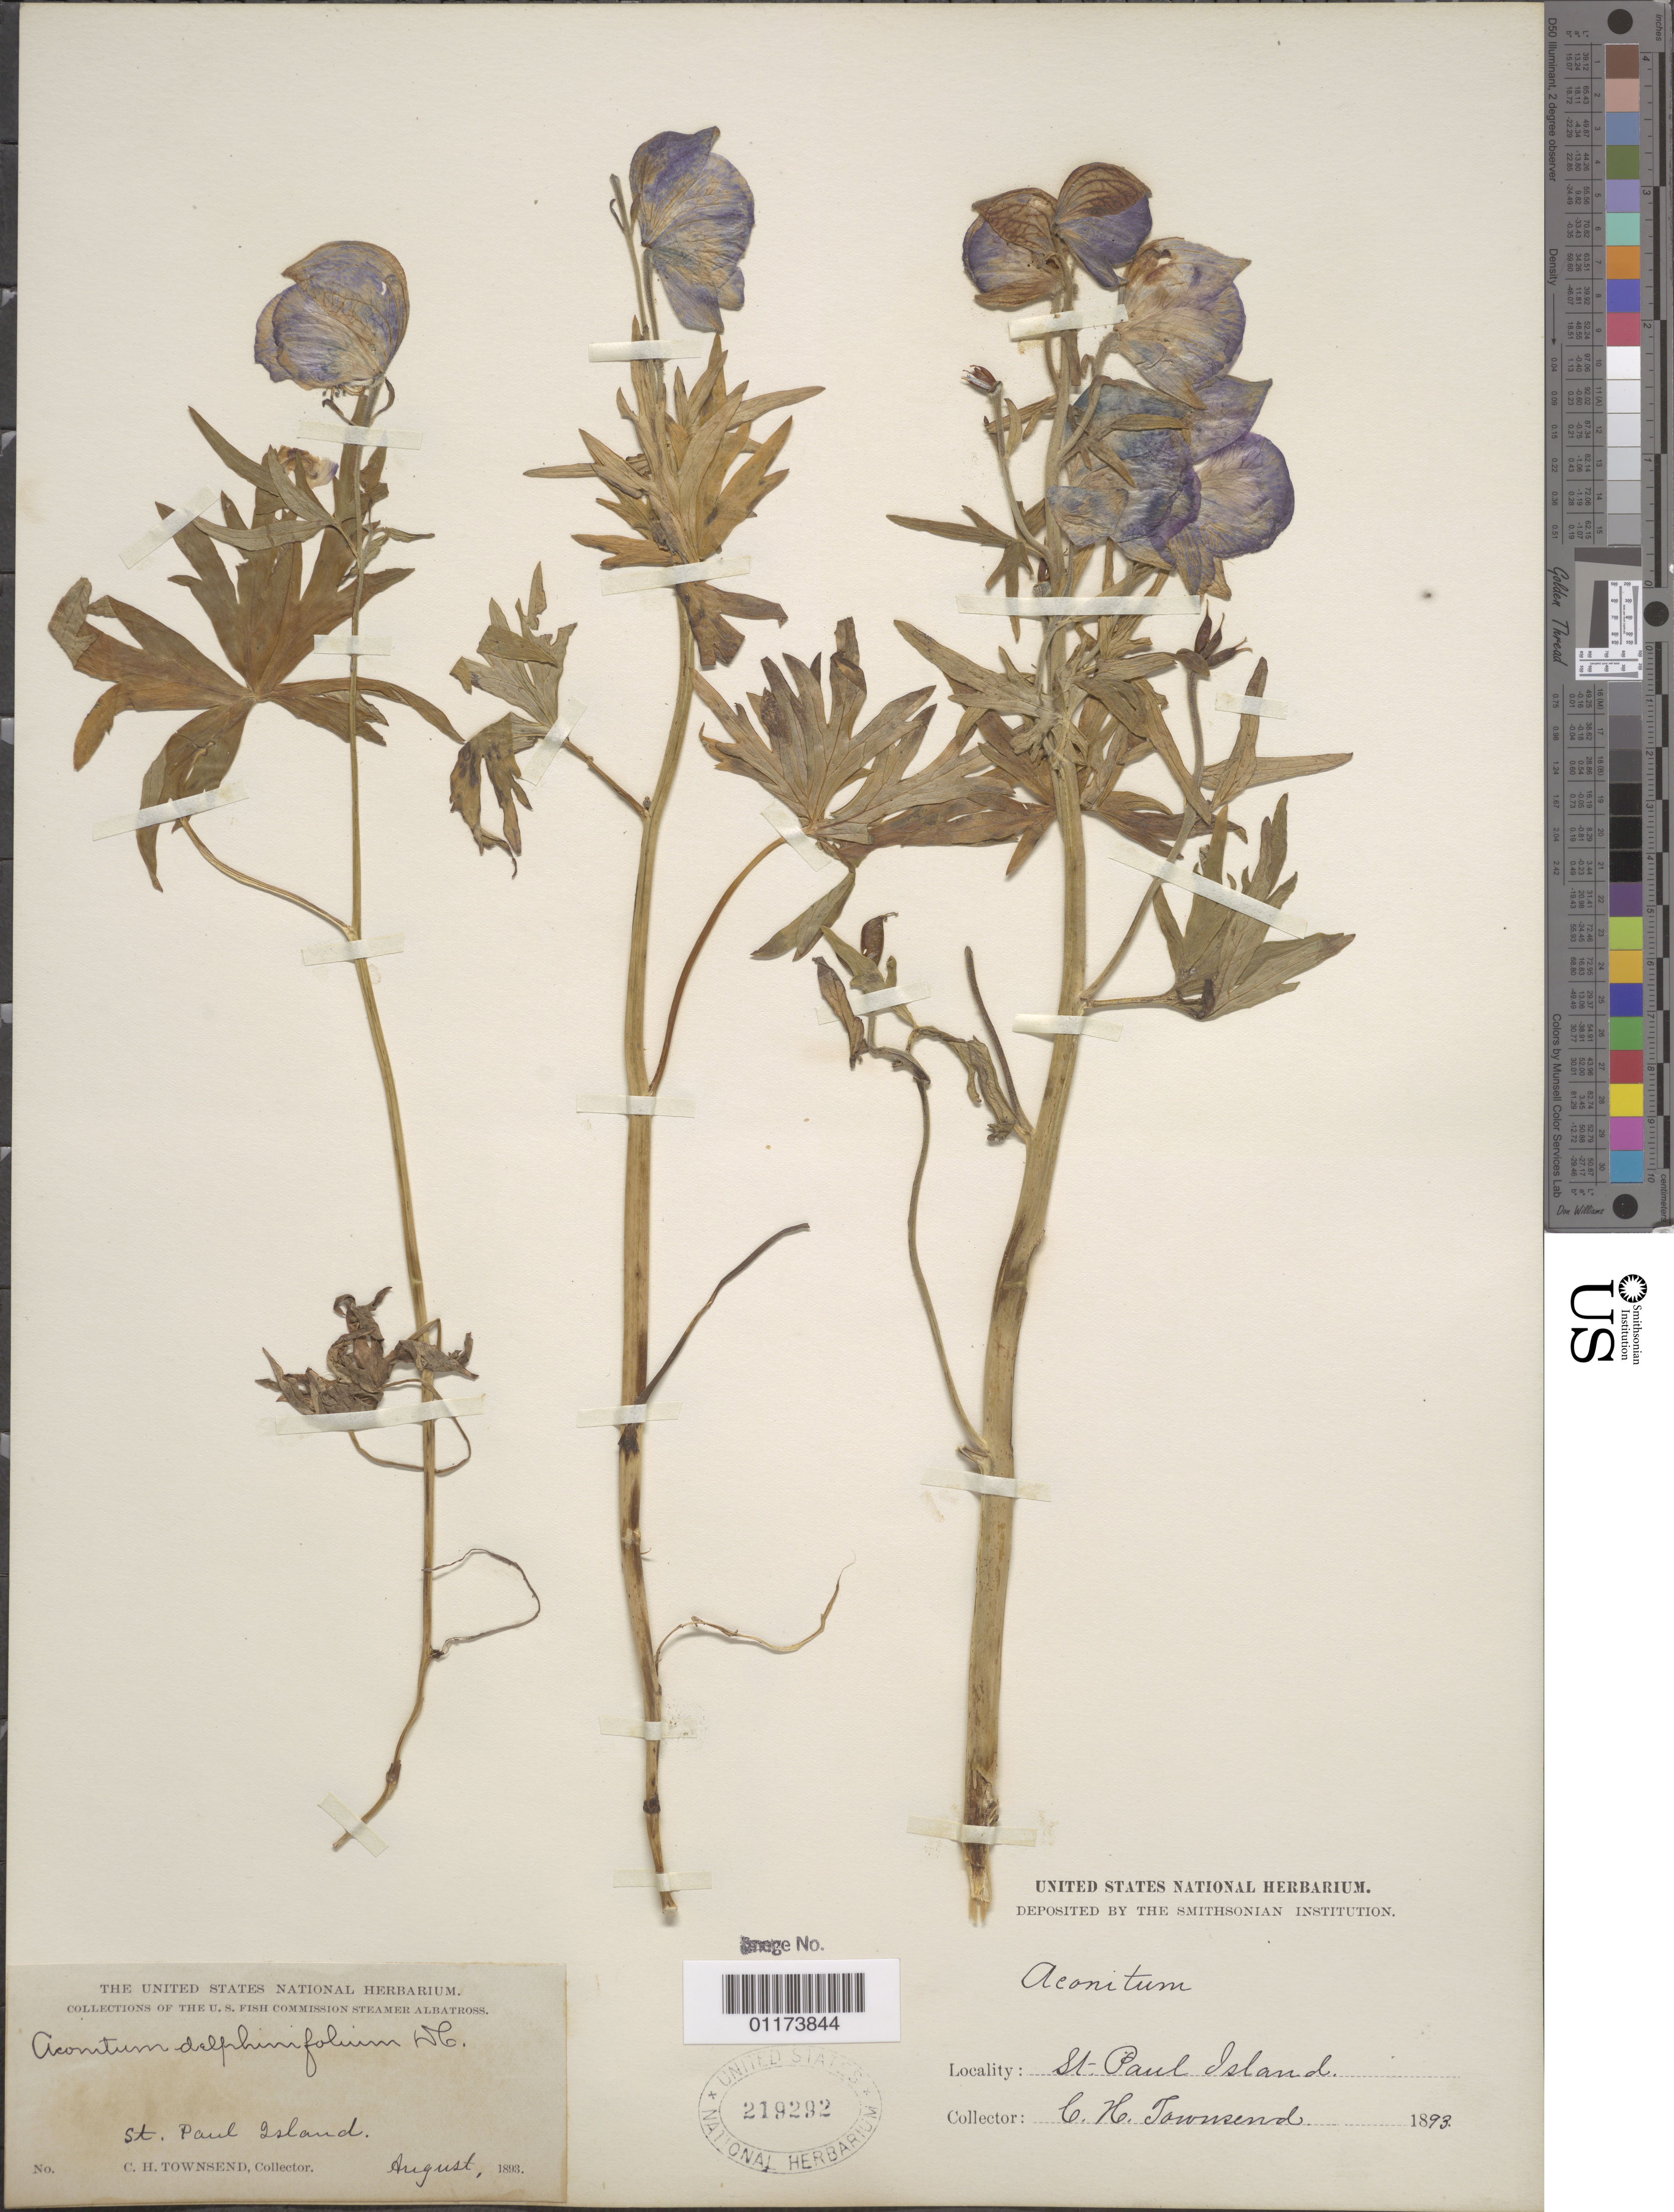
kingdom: Plantae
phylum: Tracheophyta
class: Magnoliopsida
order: Ranunculales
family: Ranunculaceae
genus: Aconitum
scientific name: Aconitum delphinifolium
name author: DC.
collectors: C. H. Townsend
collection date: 1893-08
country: United States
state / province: Alaska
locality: St. Paul Island.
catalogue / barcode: US 219292